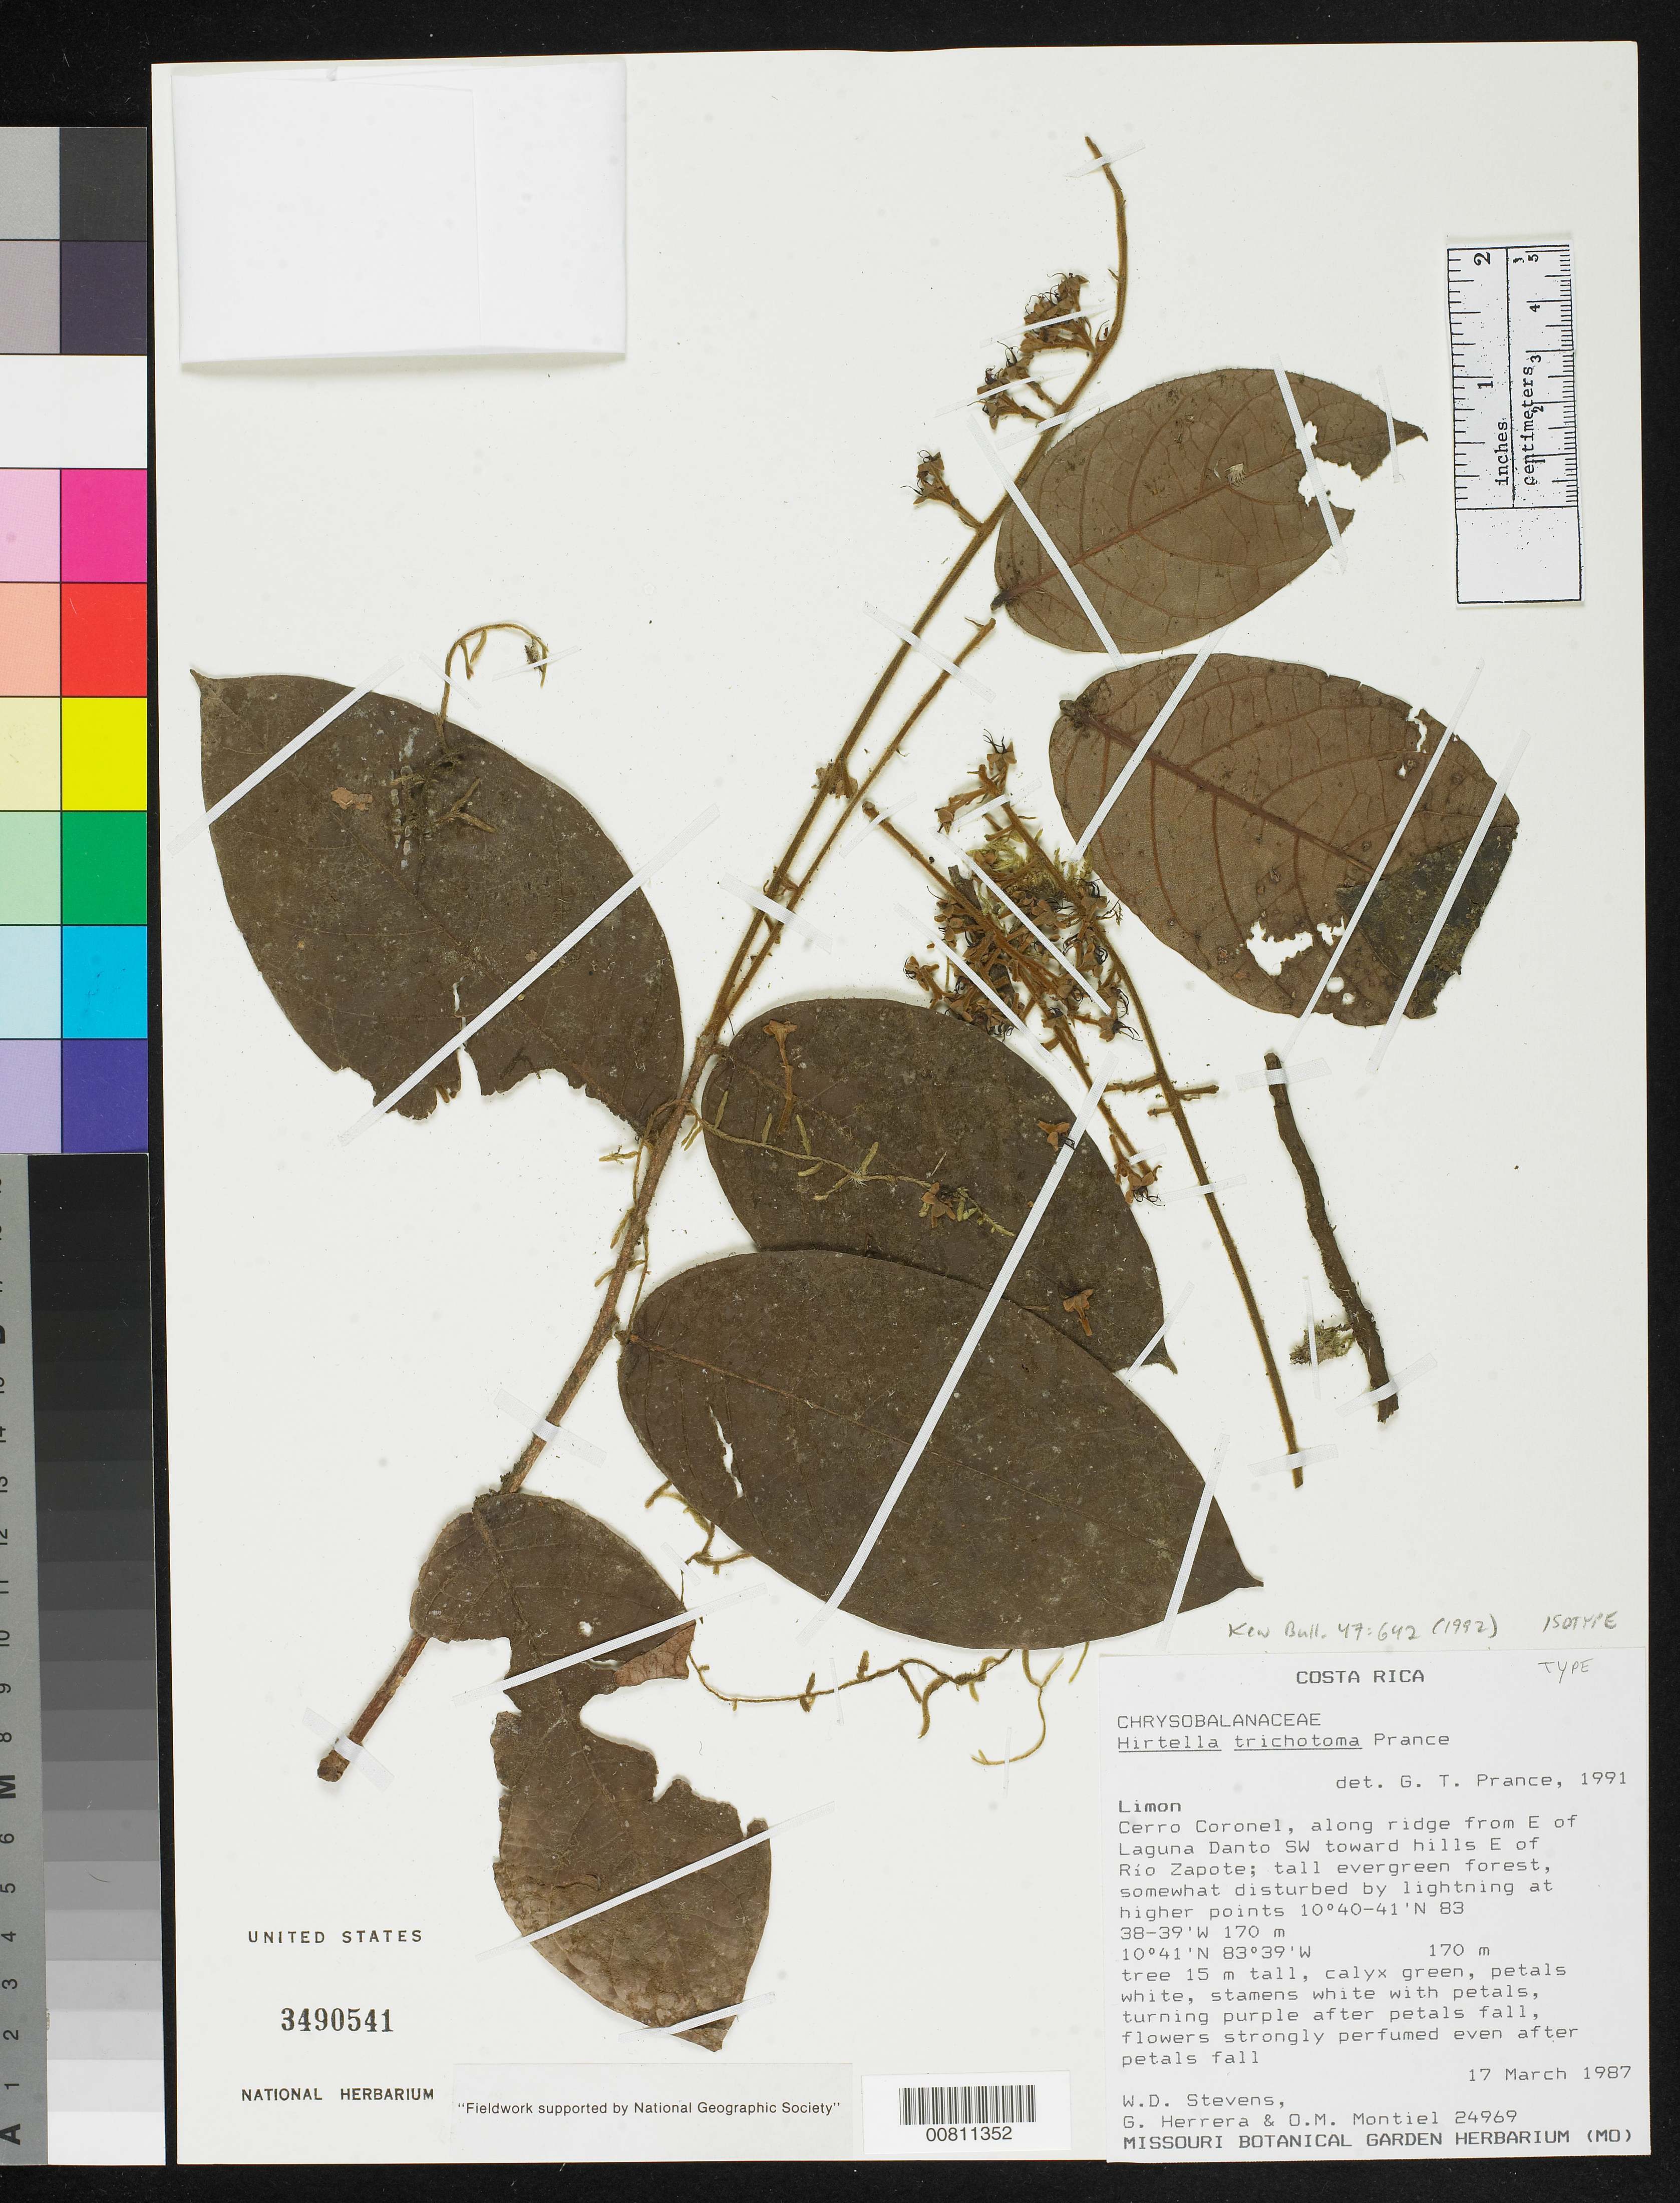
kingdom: Plantae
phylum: Tracheophyta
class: Magnoliopsida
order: Malpighiales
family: Chrysobalanaceae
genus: Hirtella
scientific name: Hirtella trichotoma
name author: Prance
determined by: Prance, G. T.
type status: Isotype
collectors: W. D. Stevens, G. Herrera & O. Montiel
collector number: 24969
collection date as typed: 17 Mar 1987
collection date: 1987-03-17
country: Costa Rica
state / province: Limón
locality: Cerro Coronel, along ridge from E of Laguna Danto SW toward hills E of Río Zapote.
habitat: Tall evergreen forest, somewhat disturbed by lightning at higher points.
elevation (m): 170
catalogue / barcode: US 3490541